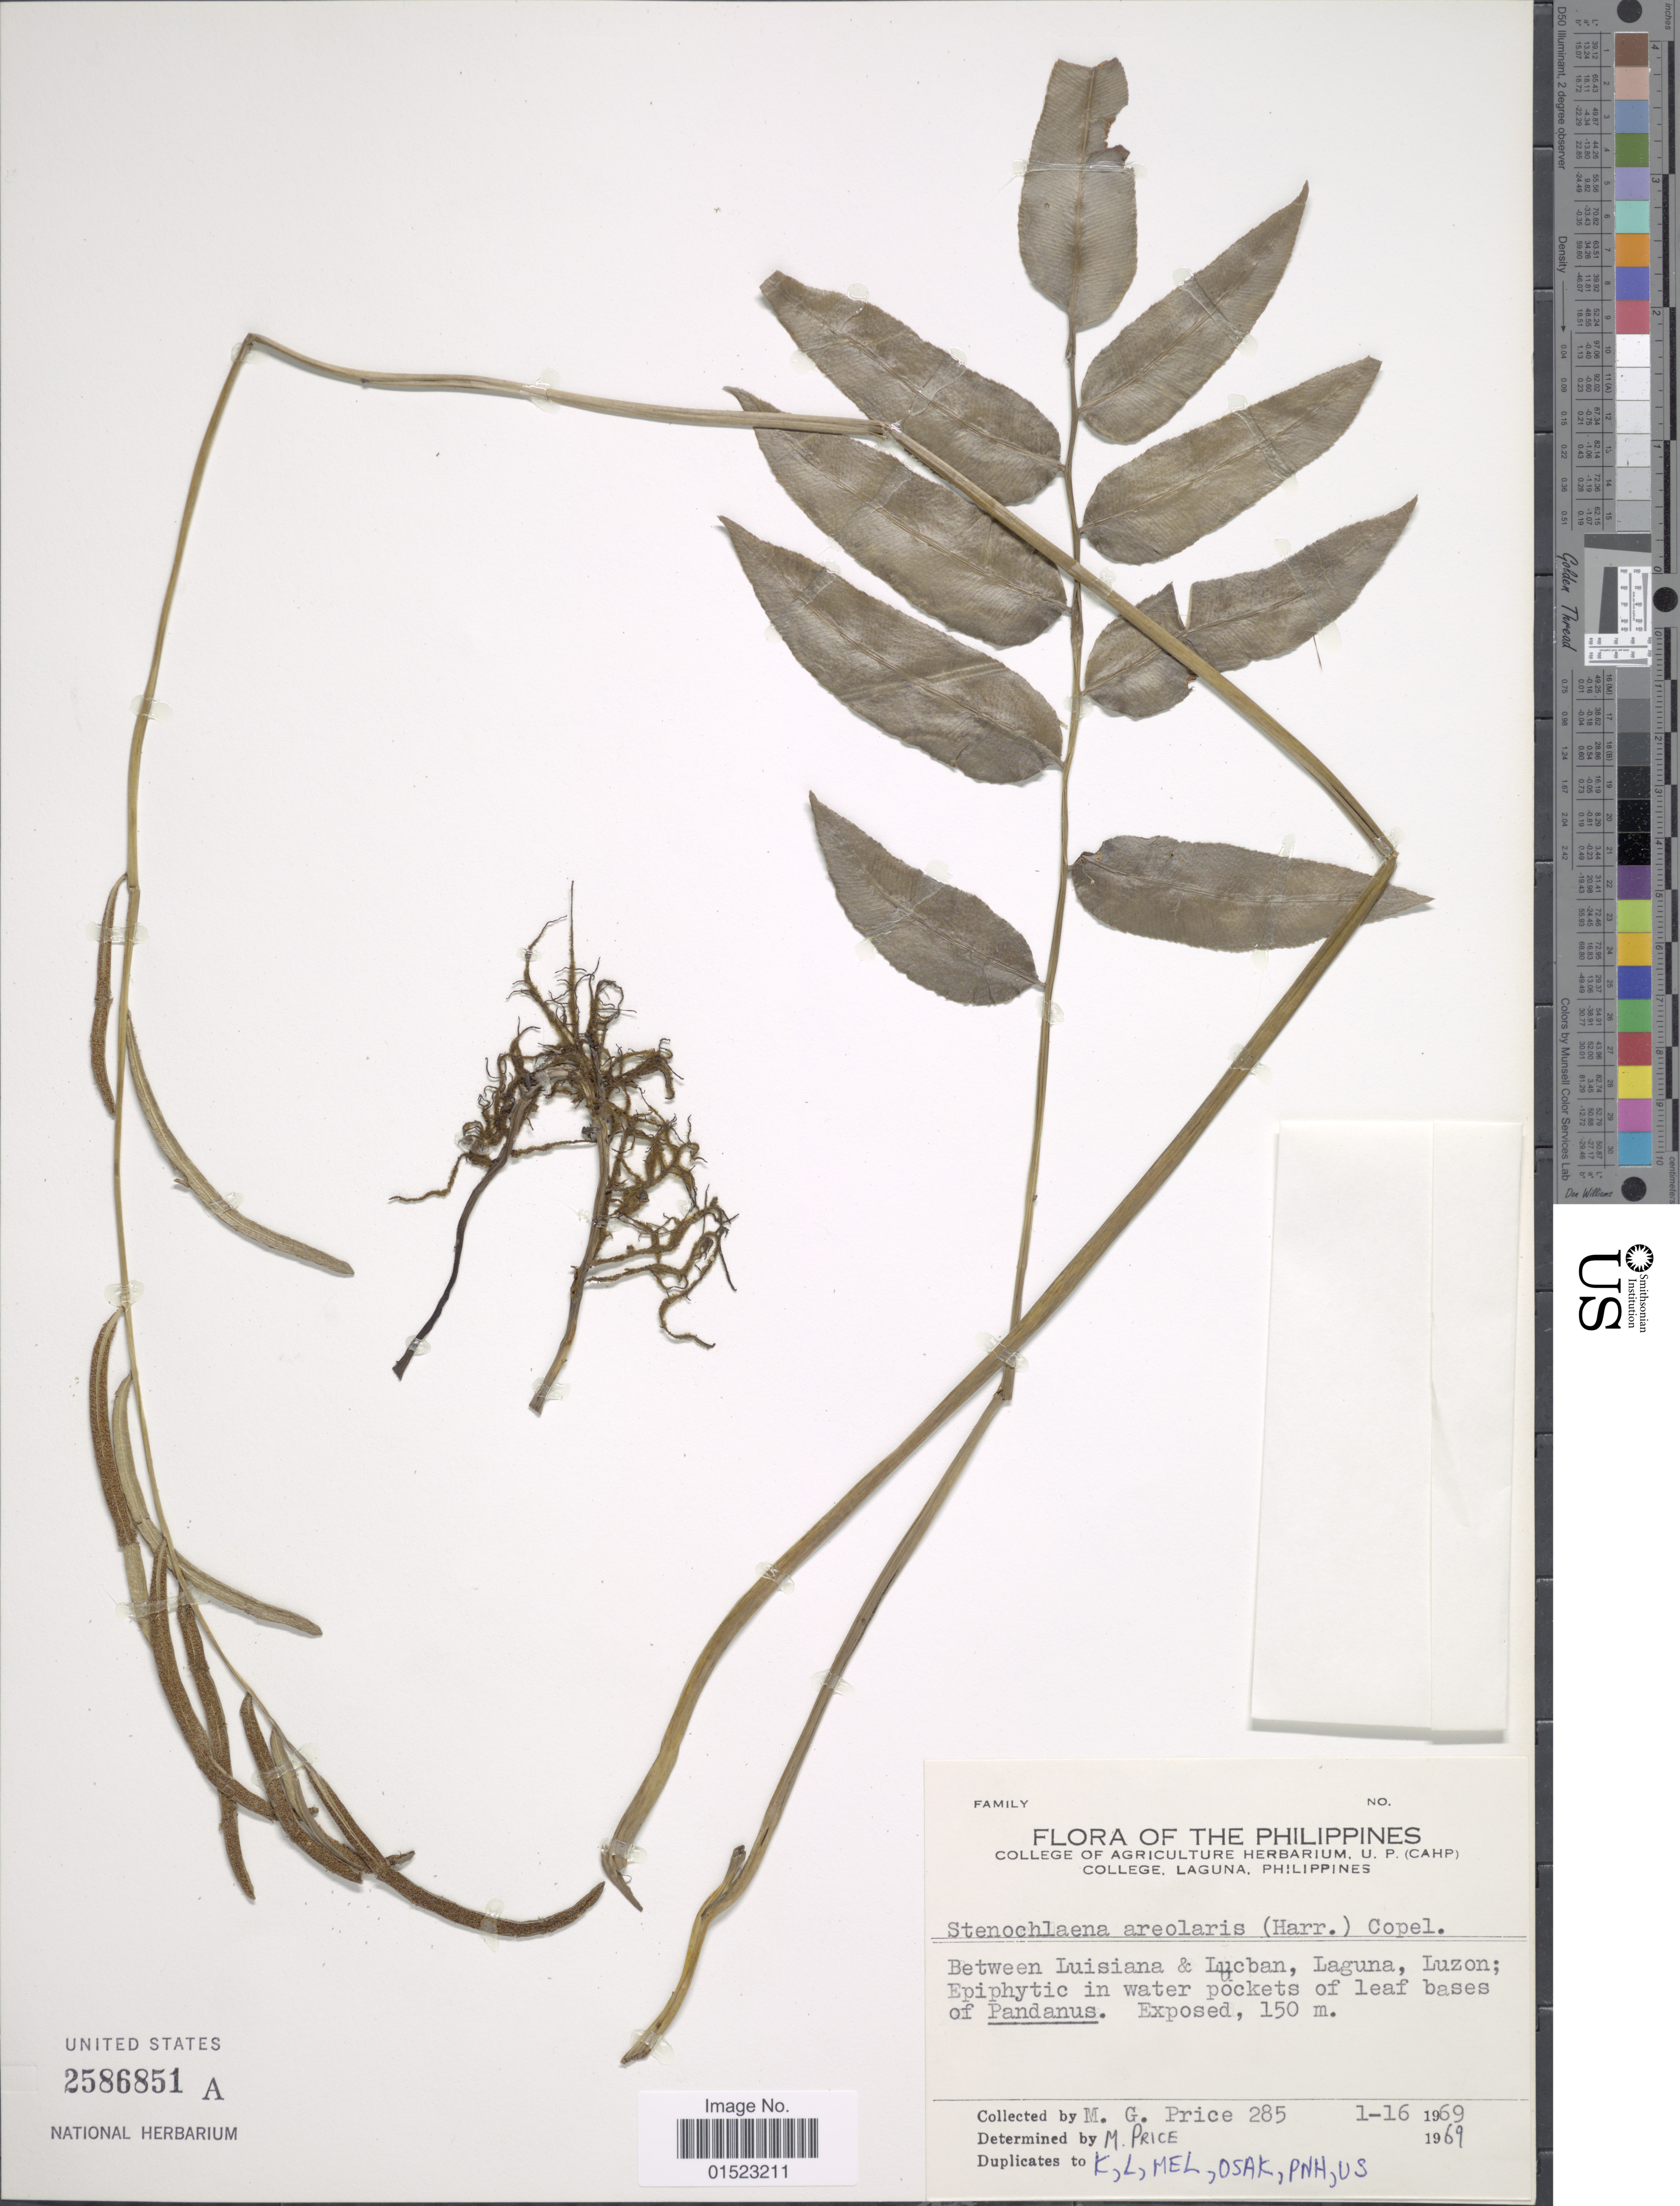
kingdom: Plantae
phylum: Tracheophyta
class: Polypodiopsida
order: Polypodiales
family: Blechnaceae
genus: Stenochlaena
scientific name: Stenochlaena areolaris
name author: (Harr.) Copel.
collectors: M. G. Price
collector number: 285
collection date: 1969-01-16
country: Philippines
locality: Between Luisiana & Lucban, Laguna, Luzon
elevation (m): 150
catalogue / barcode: US 2586851A